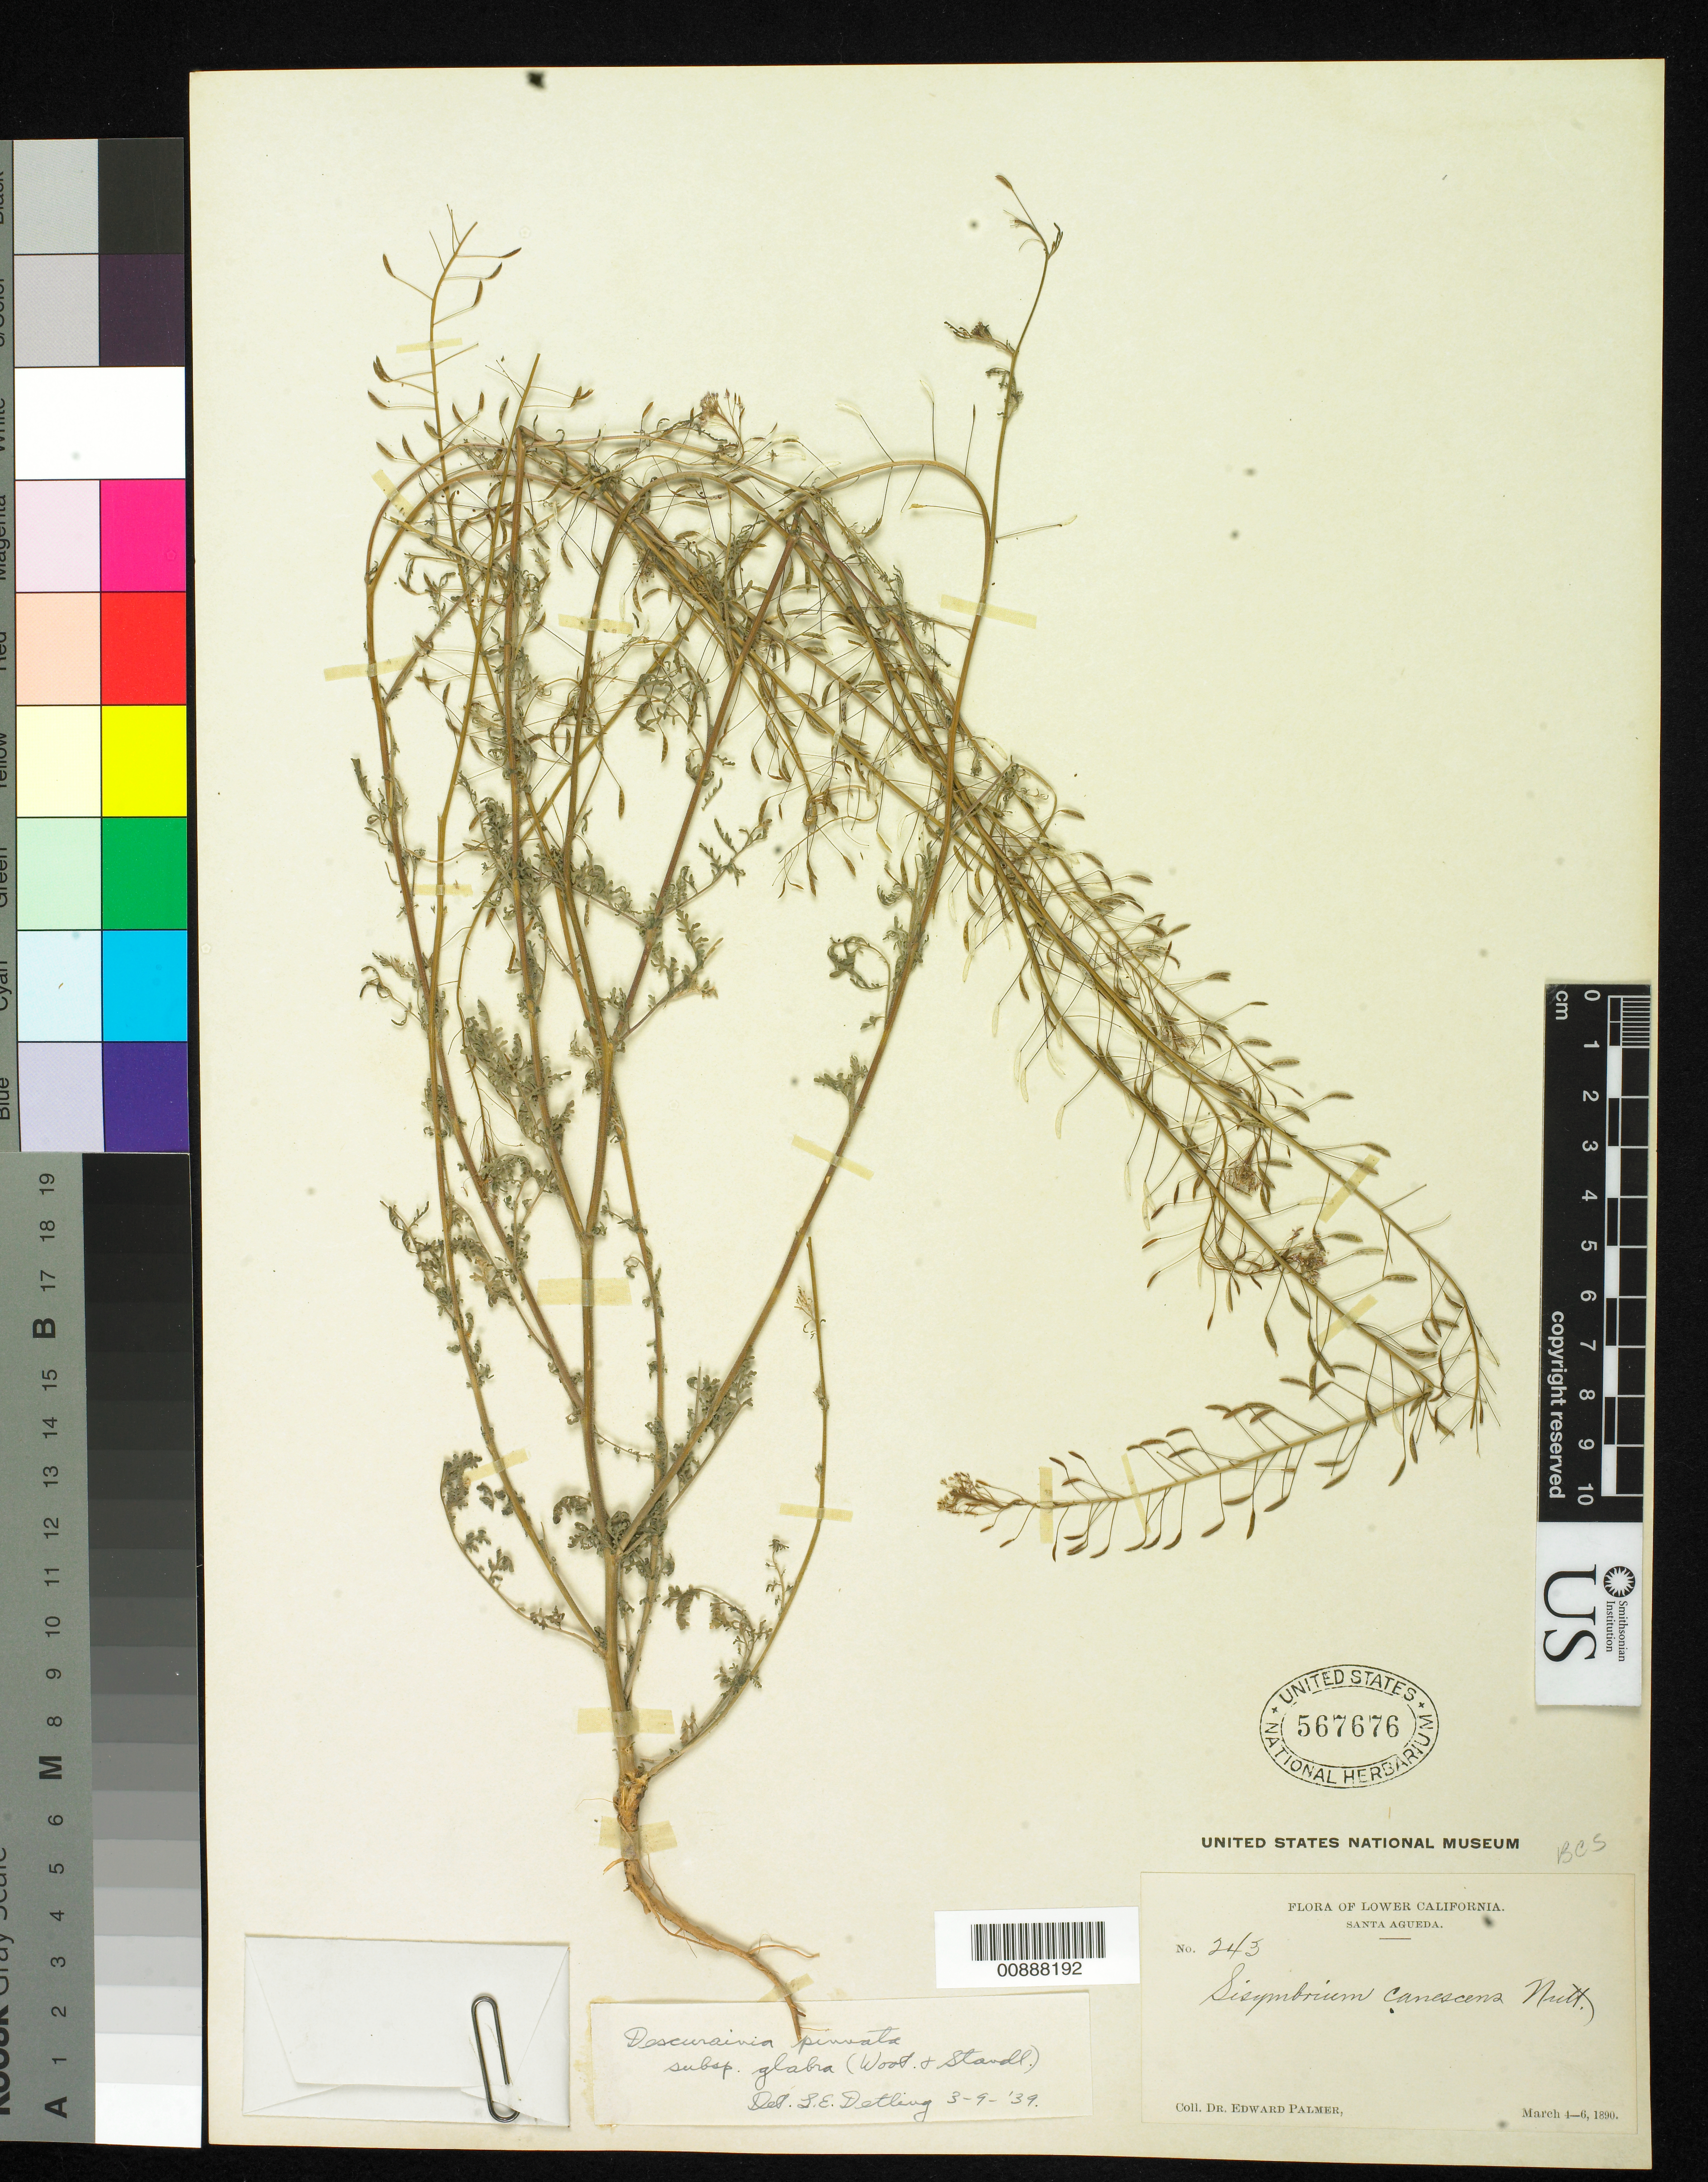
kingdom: Plantae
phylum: Tracheophyta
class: Magnoliopsida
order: Brassicales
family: Brassicaceae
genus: Descurainia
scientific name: Descurainia pinnata subsp. glabra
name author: (Wooton & Standl.) Detling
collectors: E. Palmer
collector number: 243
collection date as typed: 04 Mar 1890 to 06 Mar 1890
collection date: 1890-03-04/1890-03-06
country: Mexico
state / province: Baja California Sur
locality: Santa Agueda, Baja California Sur.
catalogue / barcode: US 567676